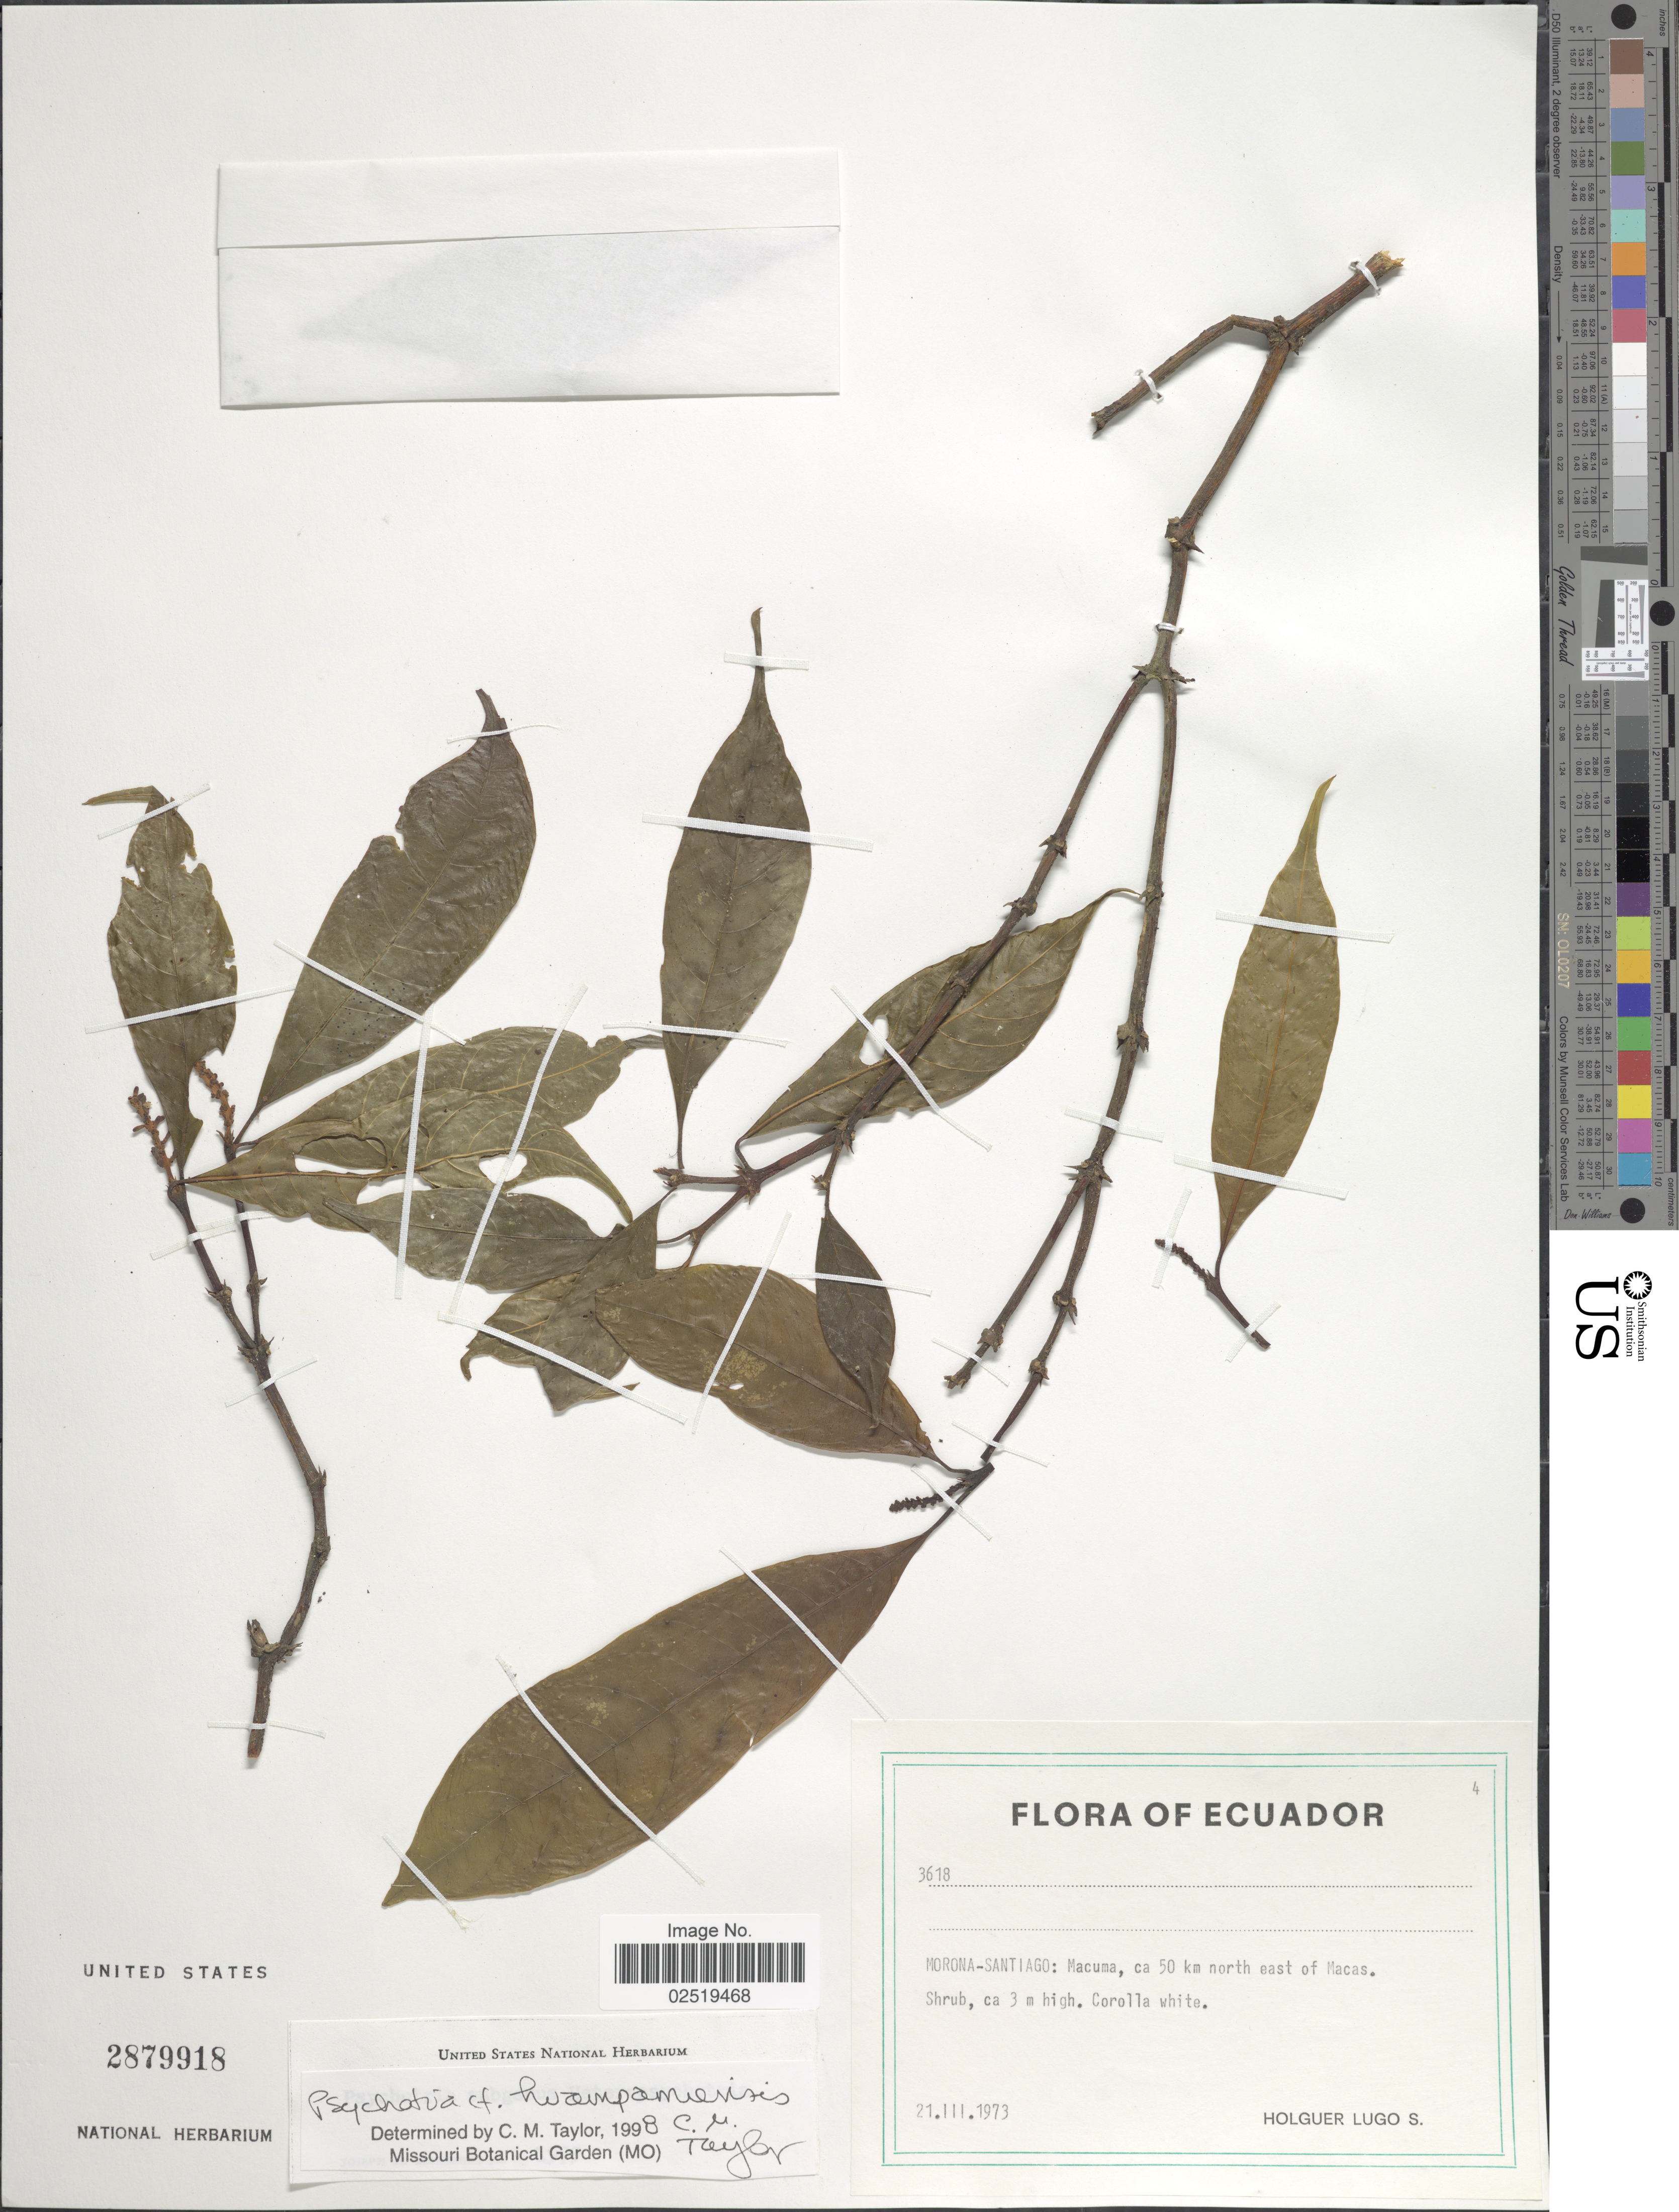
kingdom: Plantae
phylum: Tracheophyta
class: Magnoliopsida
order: Gentianales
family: Rubiaceae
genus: Psychotria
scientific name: Psychotria huampamiensis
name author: C.M. Taylor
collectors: H. Lugo S.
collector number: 3618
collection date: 1973-03-21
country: Ecuador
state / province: Morona-Santiago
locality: Macuma, ca 50 km north east of Macas.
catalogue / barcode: US 2879918